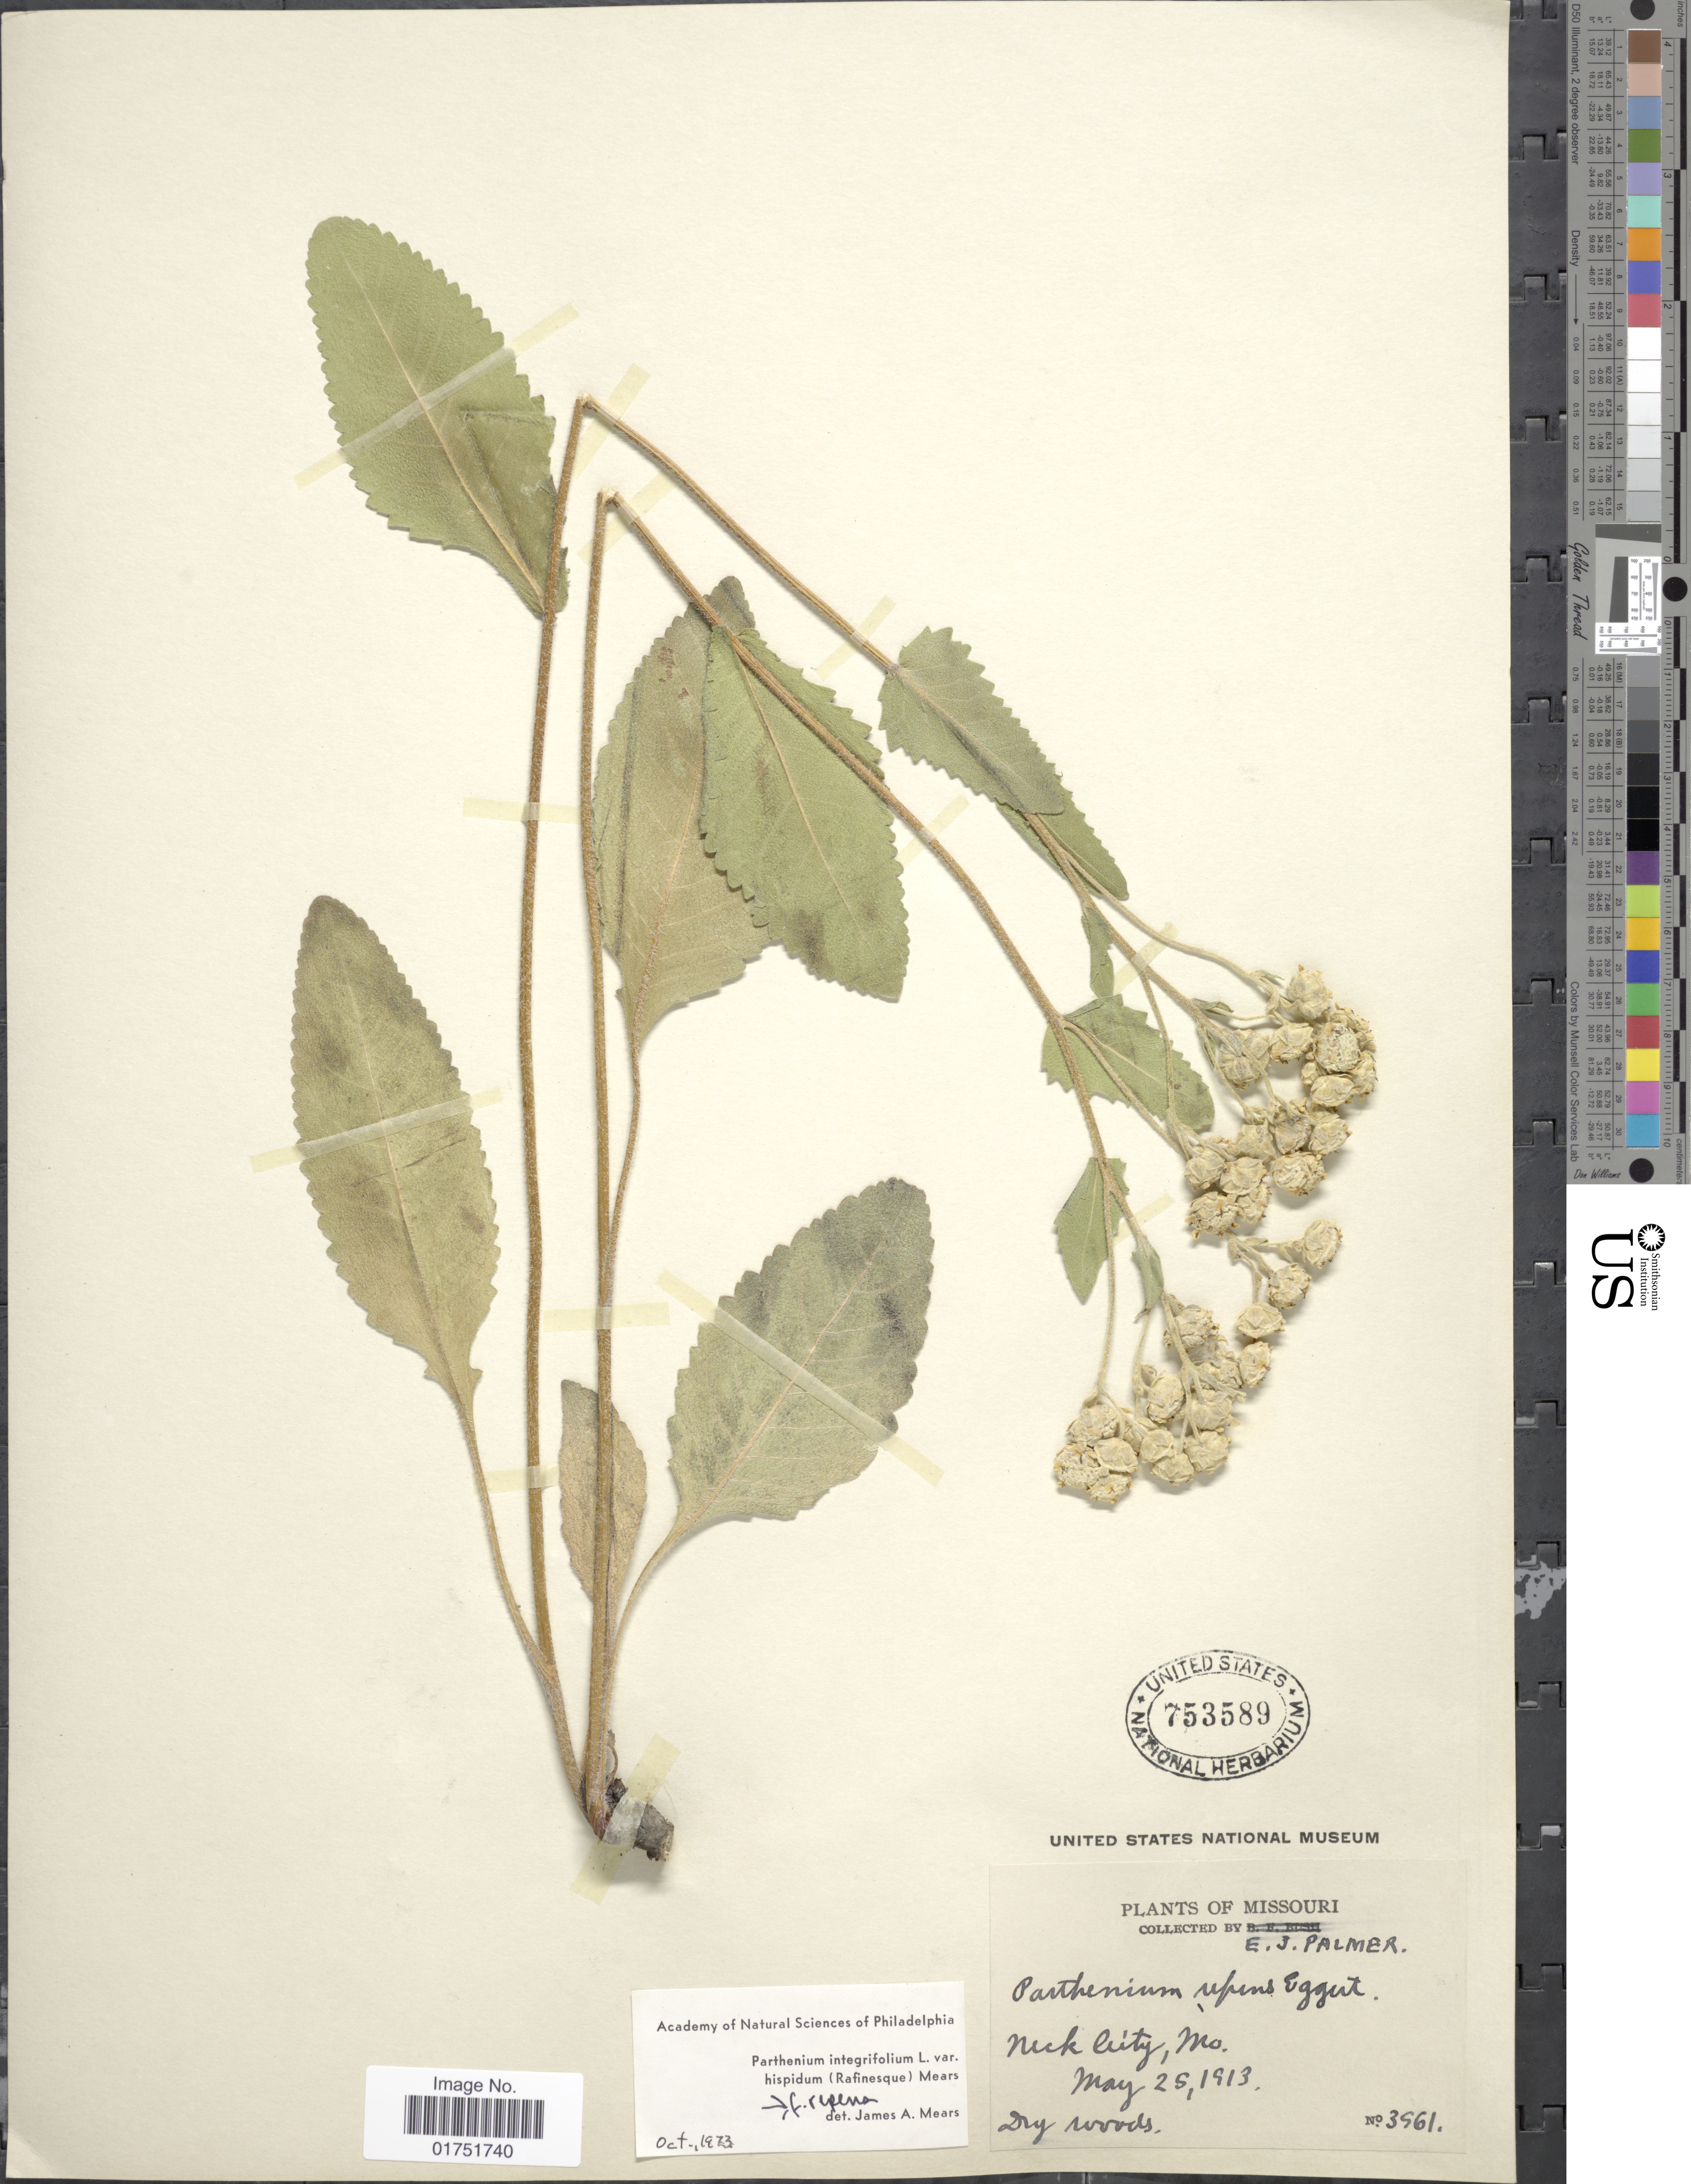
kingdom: Plantae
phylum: Tracheophyta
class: Magnoliopsida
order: Asterales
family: Asteraceae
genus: Parthenium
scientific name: Parthenium hispidum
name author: Raf.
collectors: E. J. Palmer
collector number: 3961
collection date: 1931-05-25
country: United States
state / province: Missouri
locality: Neck City, Mo.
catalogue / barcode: US 753589